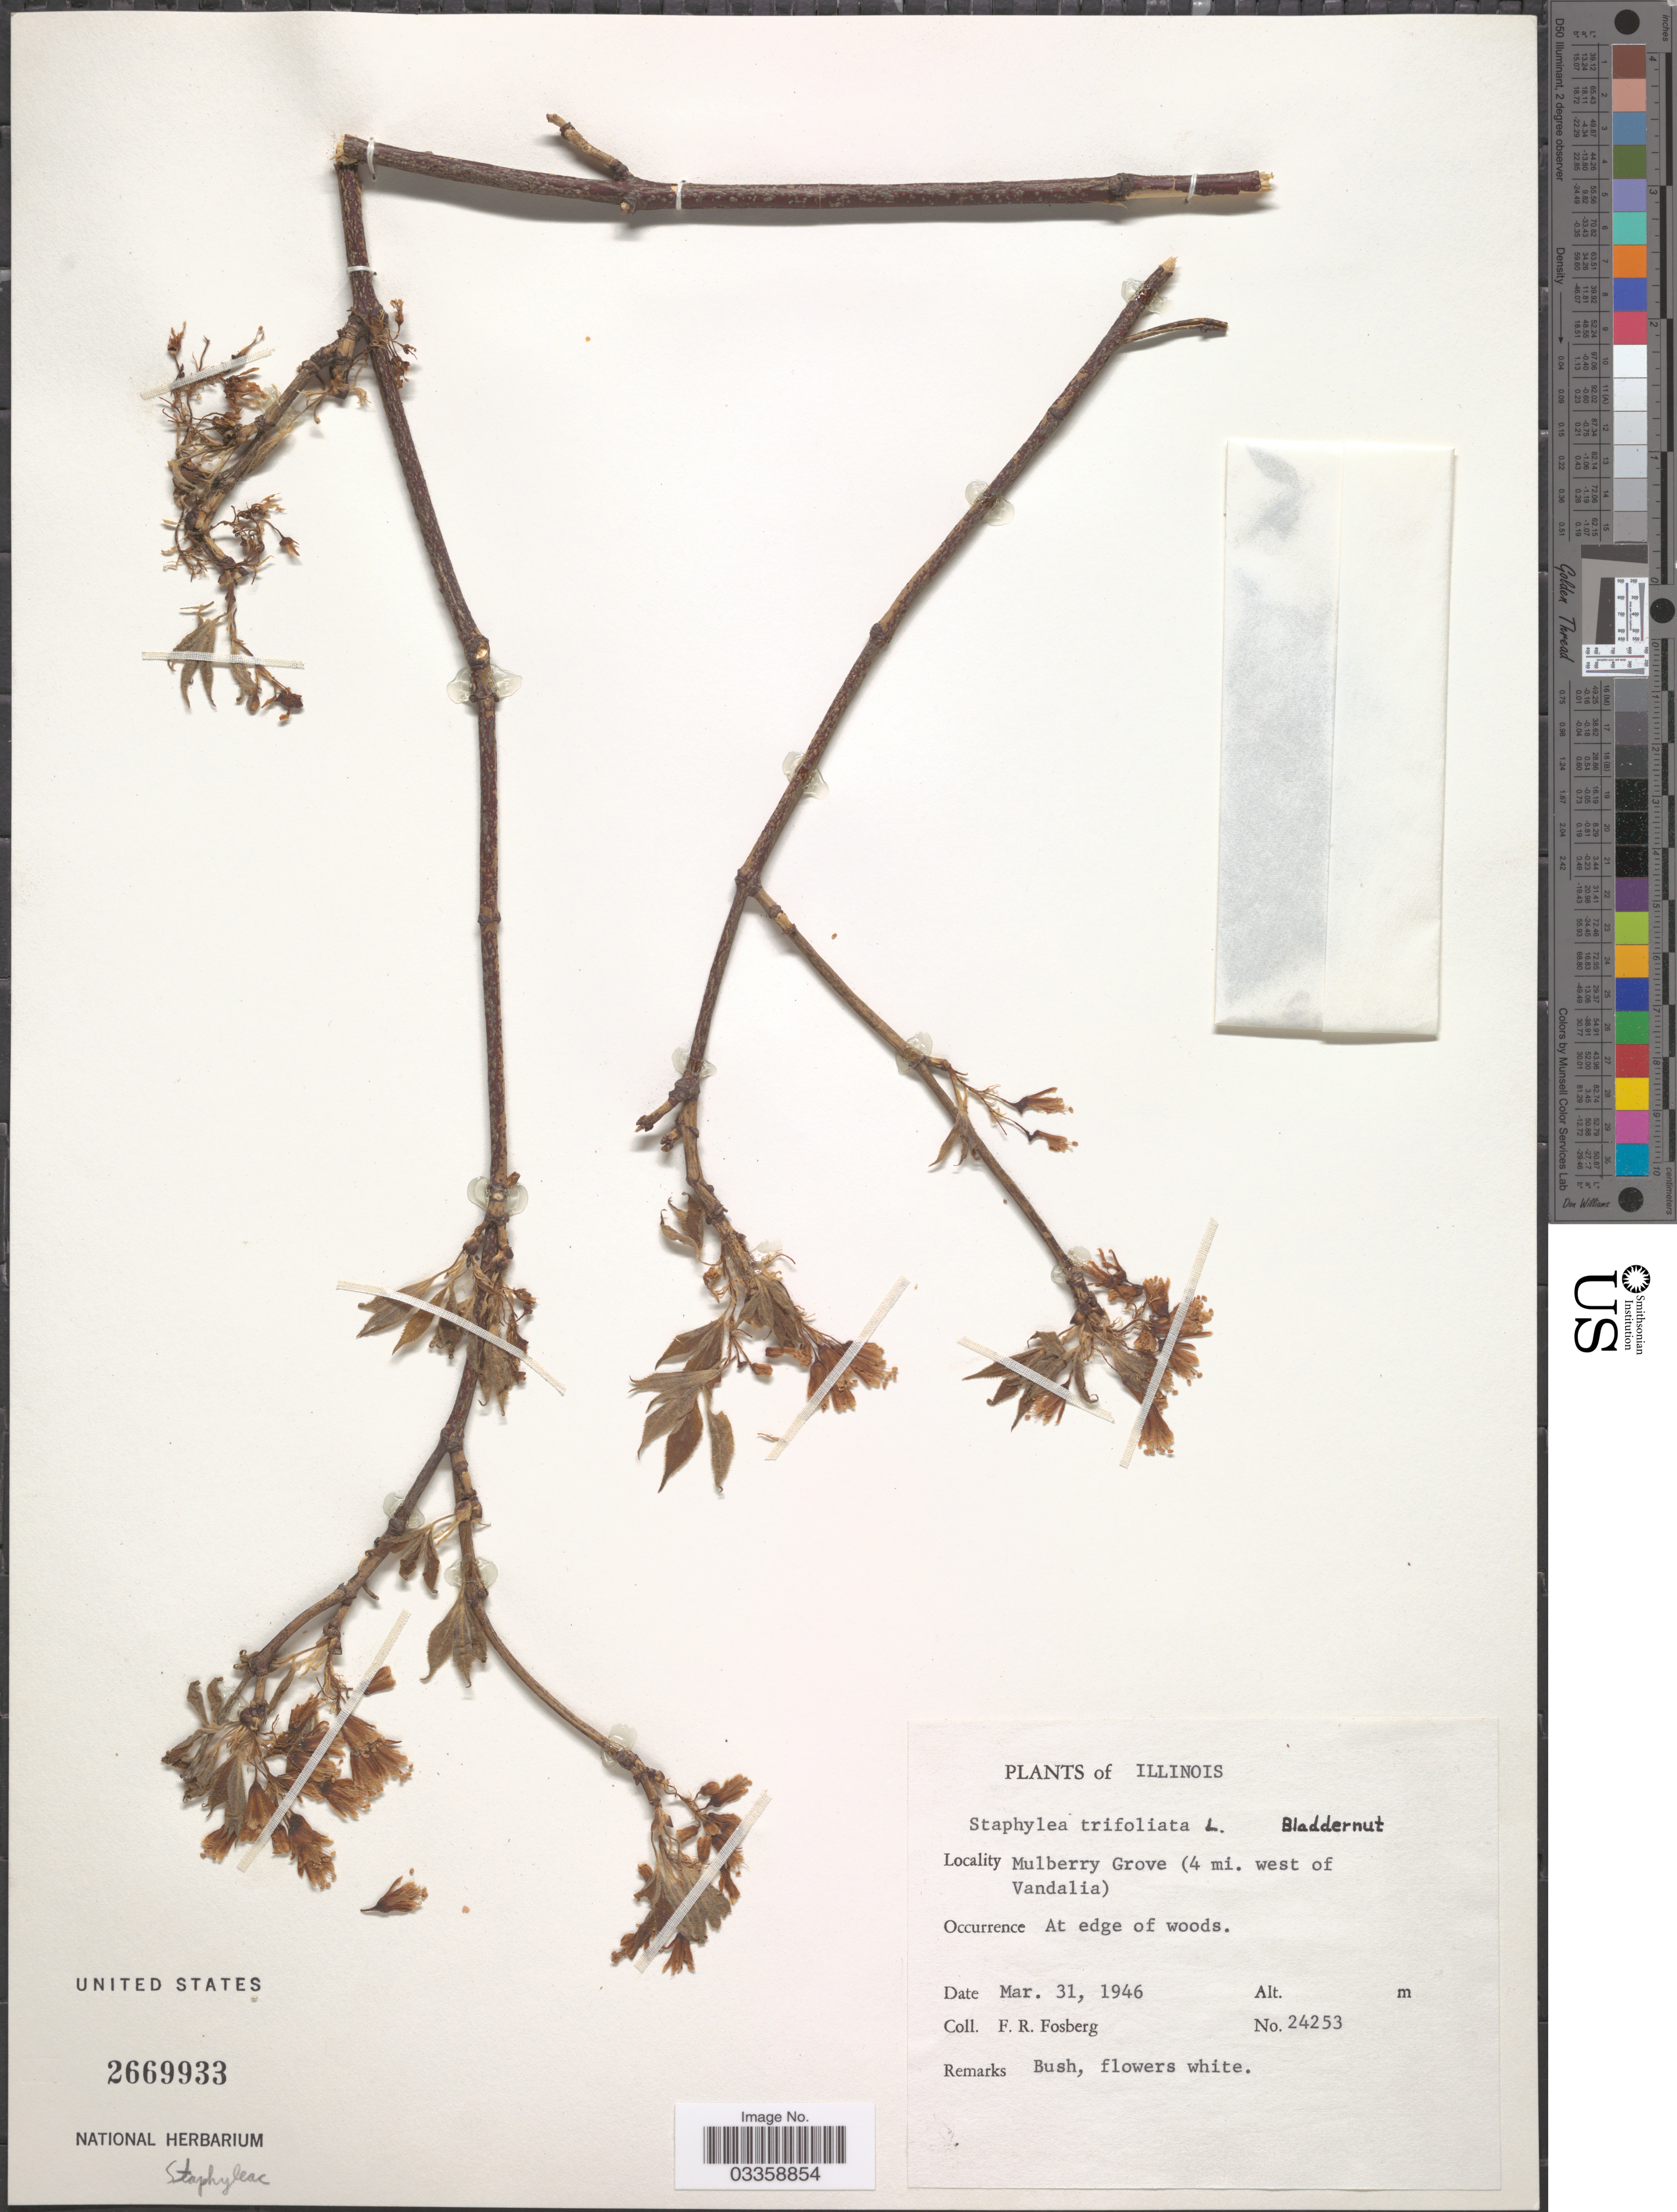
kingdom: Plantae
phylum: Tracheophyta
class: Magnoliopsida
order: Crossosomatales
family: Staphyleaceae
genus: Staphylea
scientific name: Staphylea trifolia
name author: L.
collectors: F. R. Fosberg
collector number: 24253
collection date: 1946-03-31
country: United States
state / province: Illinois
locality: Mulberry Grove (4 mi. west of Vandalia).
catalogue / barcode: US 2669933